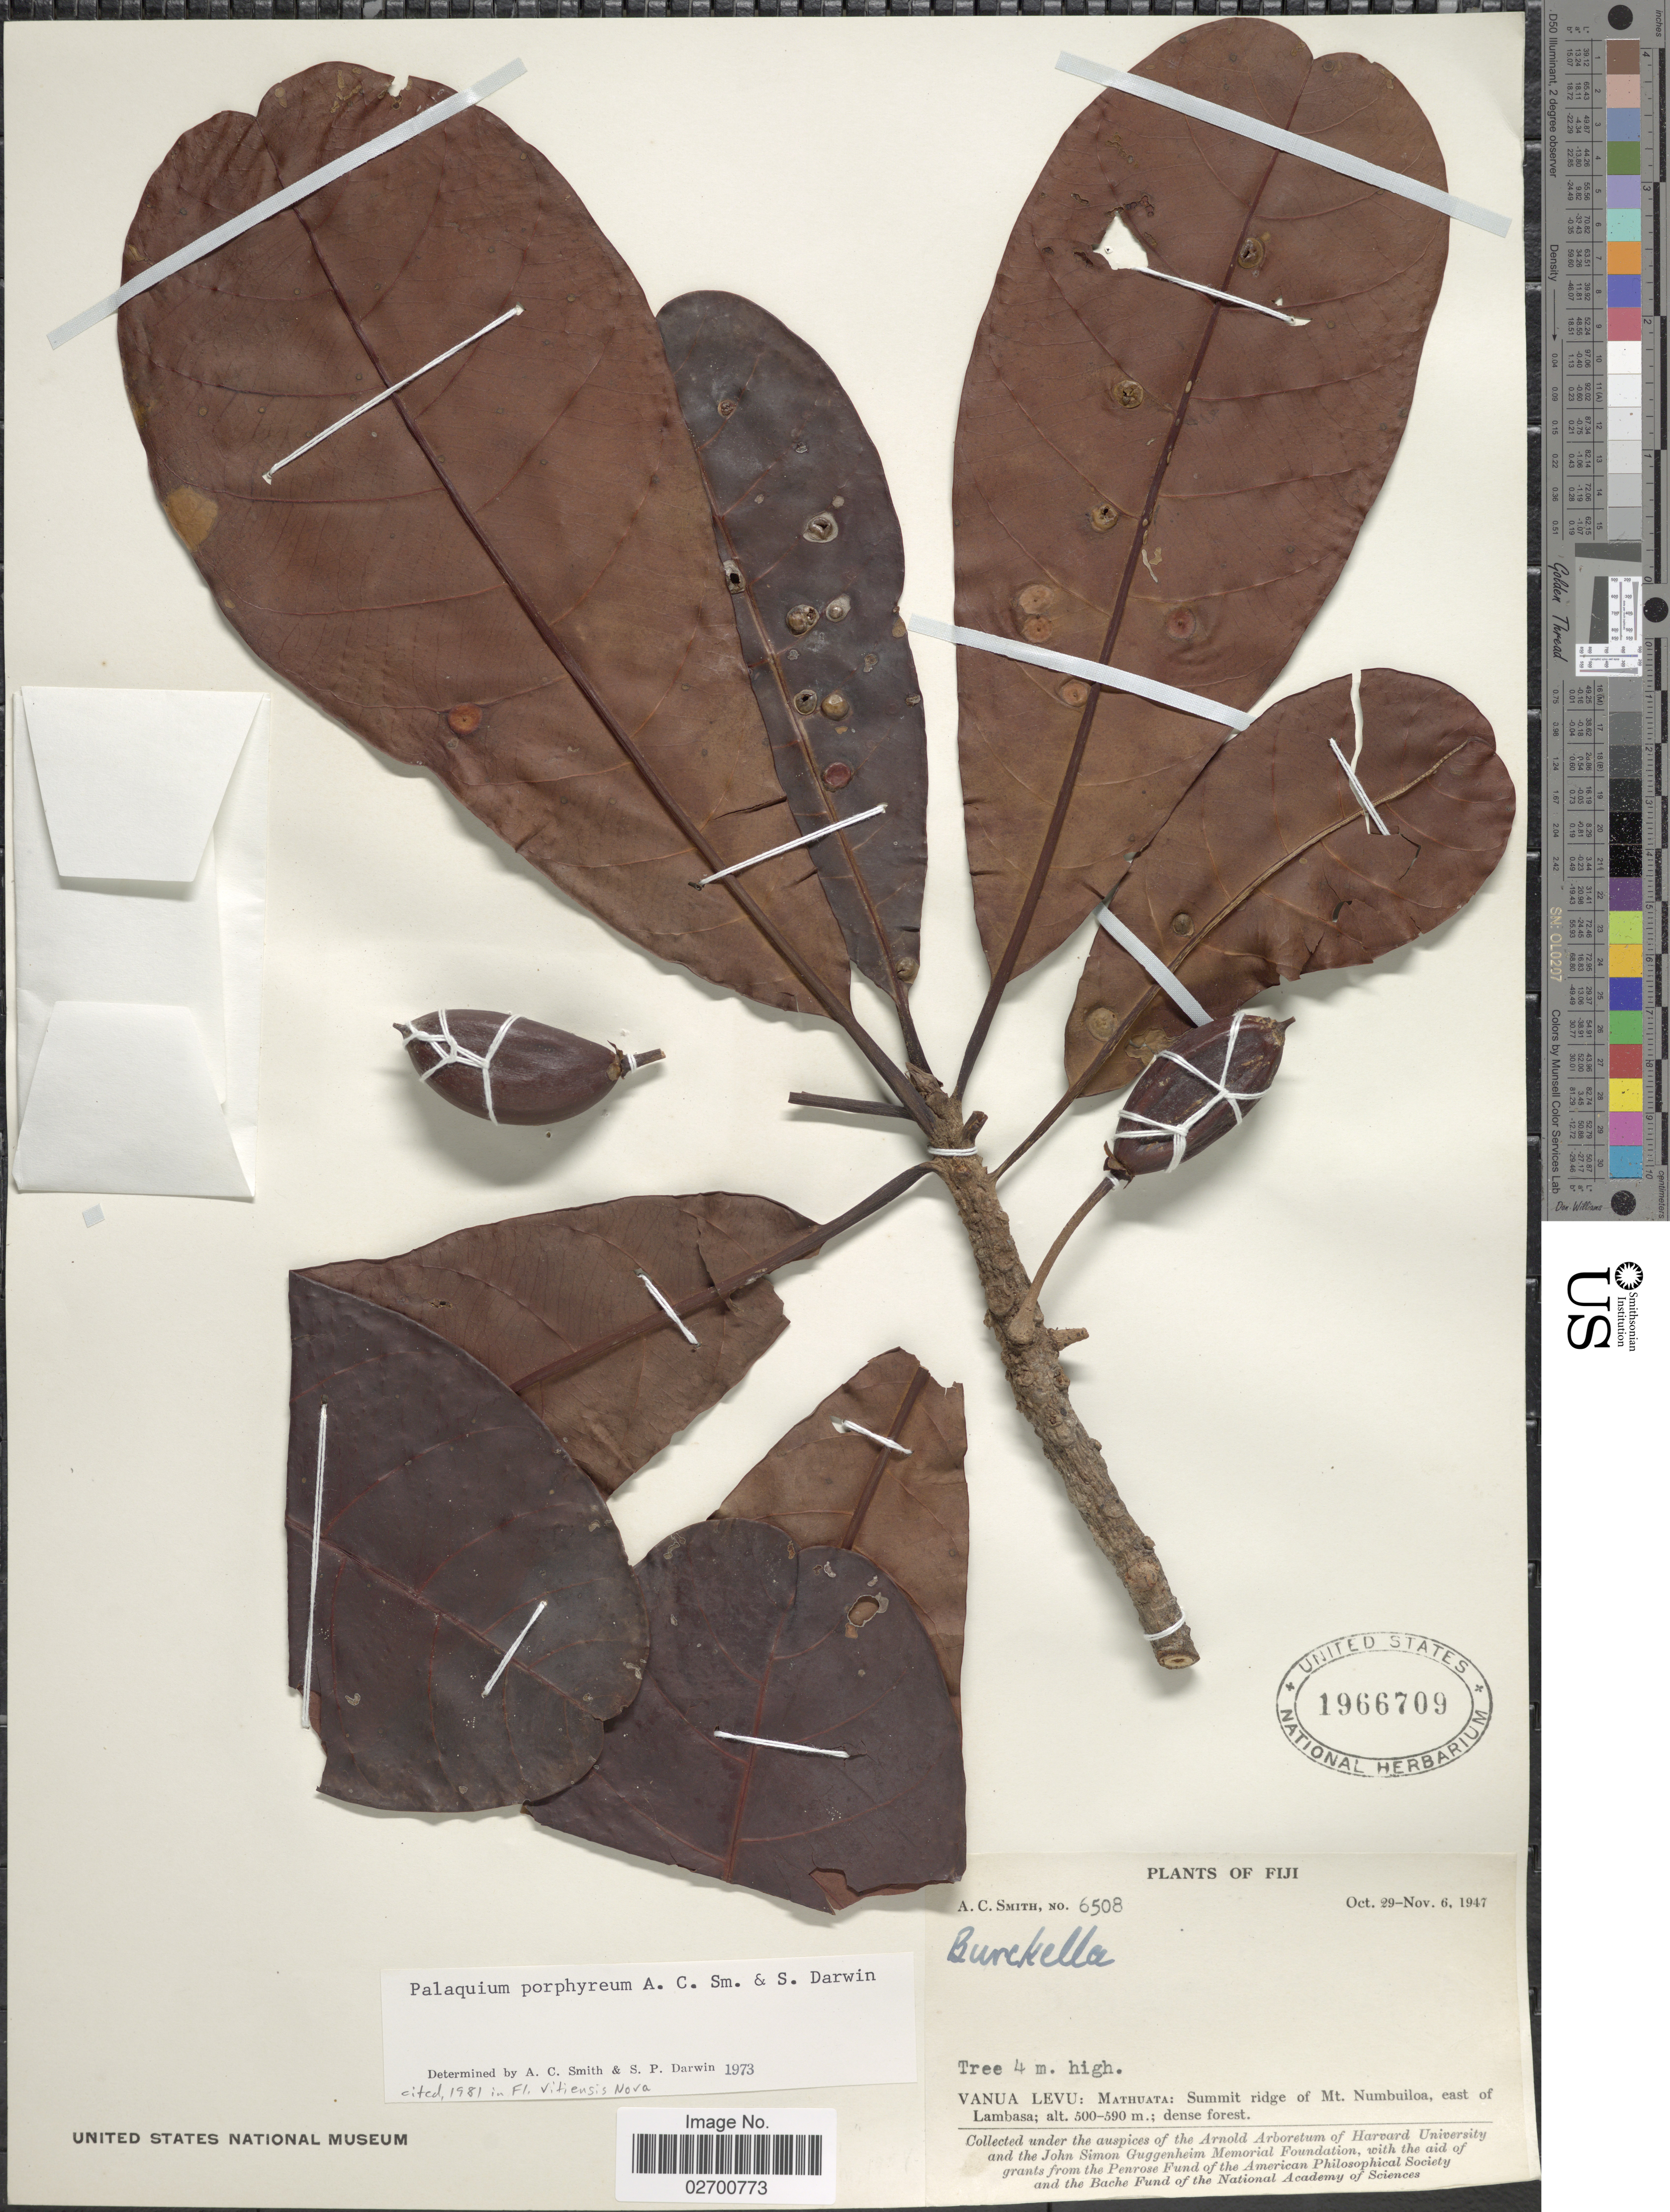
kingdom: Plantae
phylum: Tracheophyta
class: Magnoliopsida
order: Ericales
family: Sapotaceae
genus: Palaquium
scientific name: Palaquium porphyreum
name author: A.C. Sm. & S.P. Darwin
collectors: A. C. Smith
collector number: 6508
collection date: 1947-10-29/1947-11-06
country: Fiji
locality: Mathuata: Summit ridge of Mt. Numbuiloa, east of Lambasa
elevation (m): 500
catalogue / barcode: US 1966709